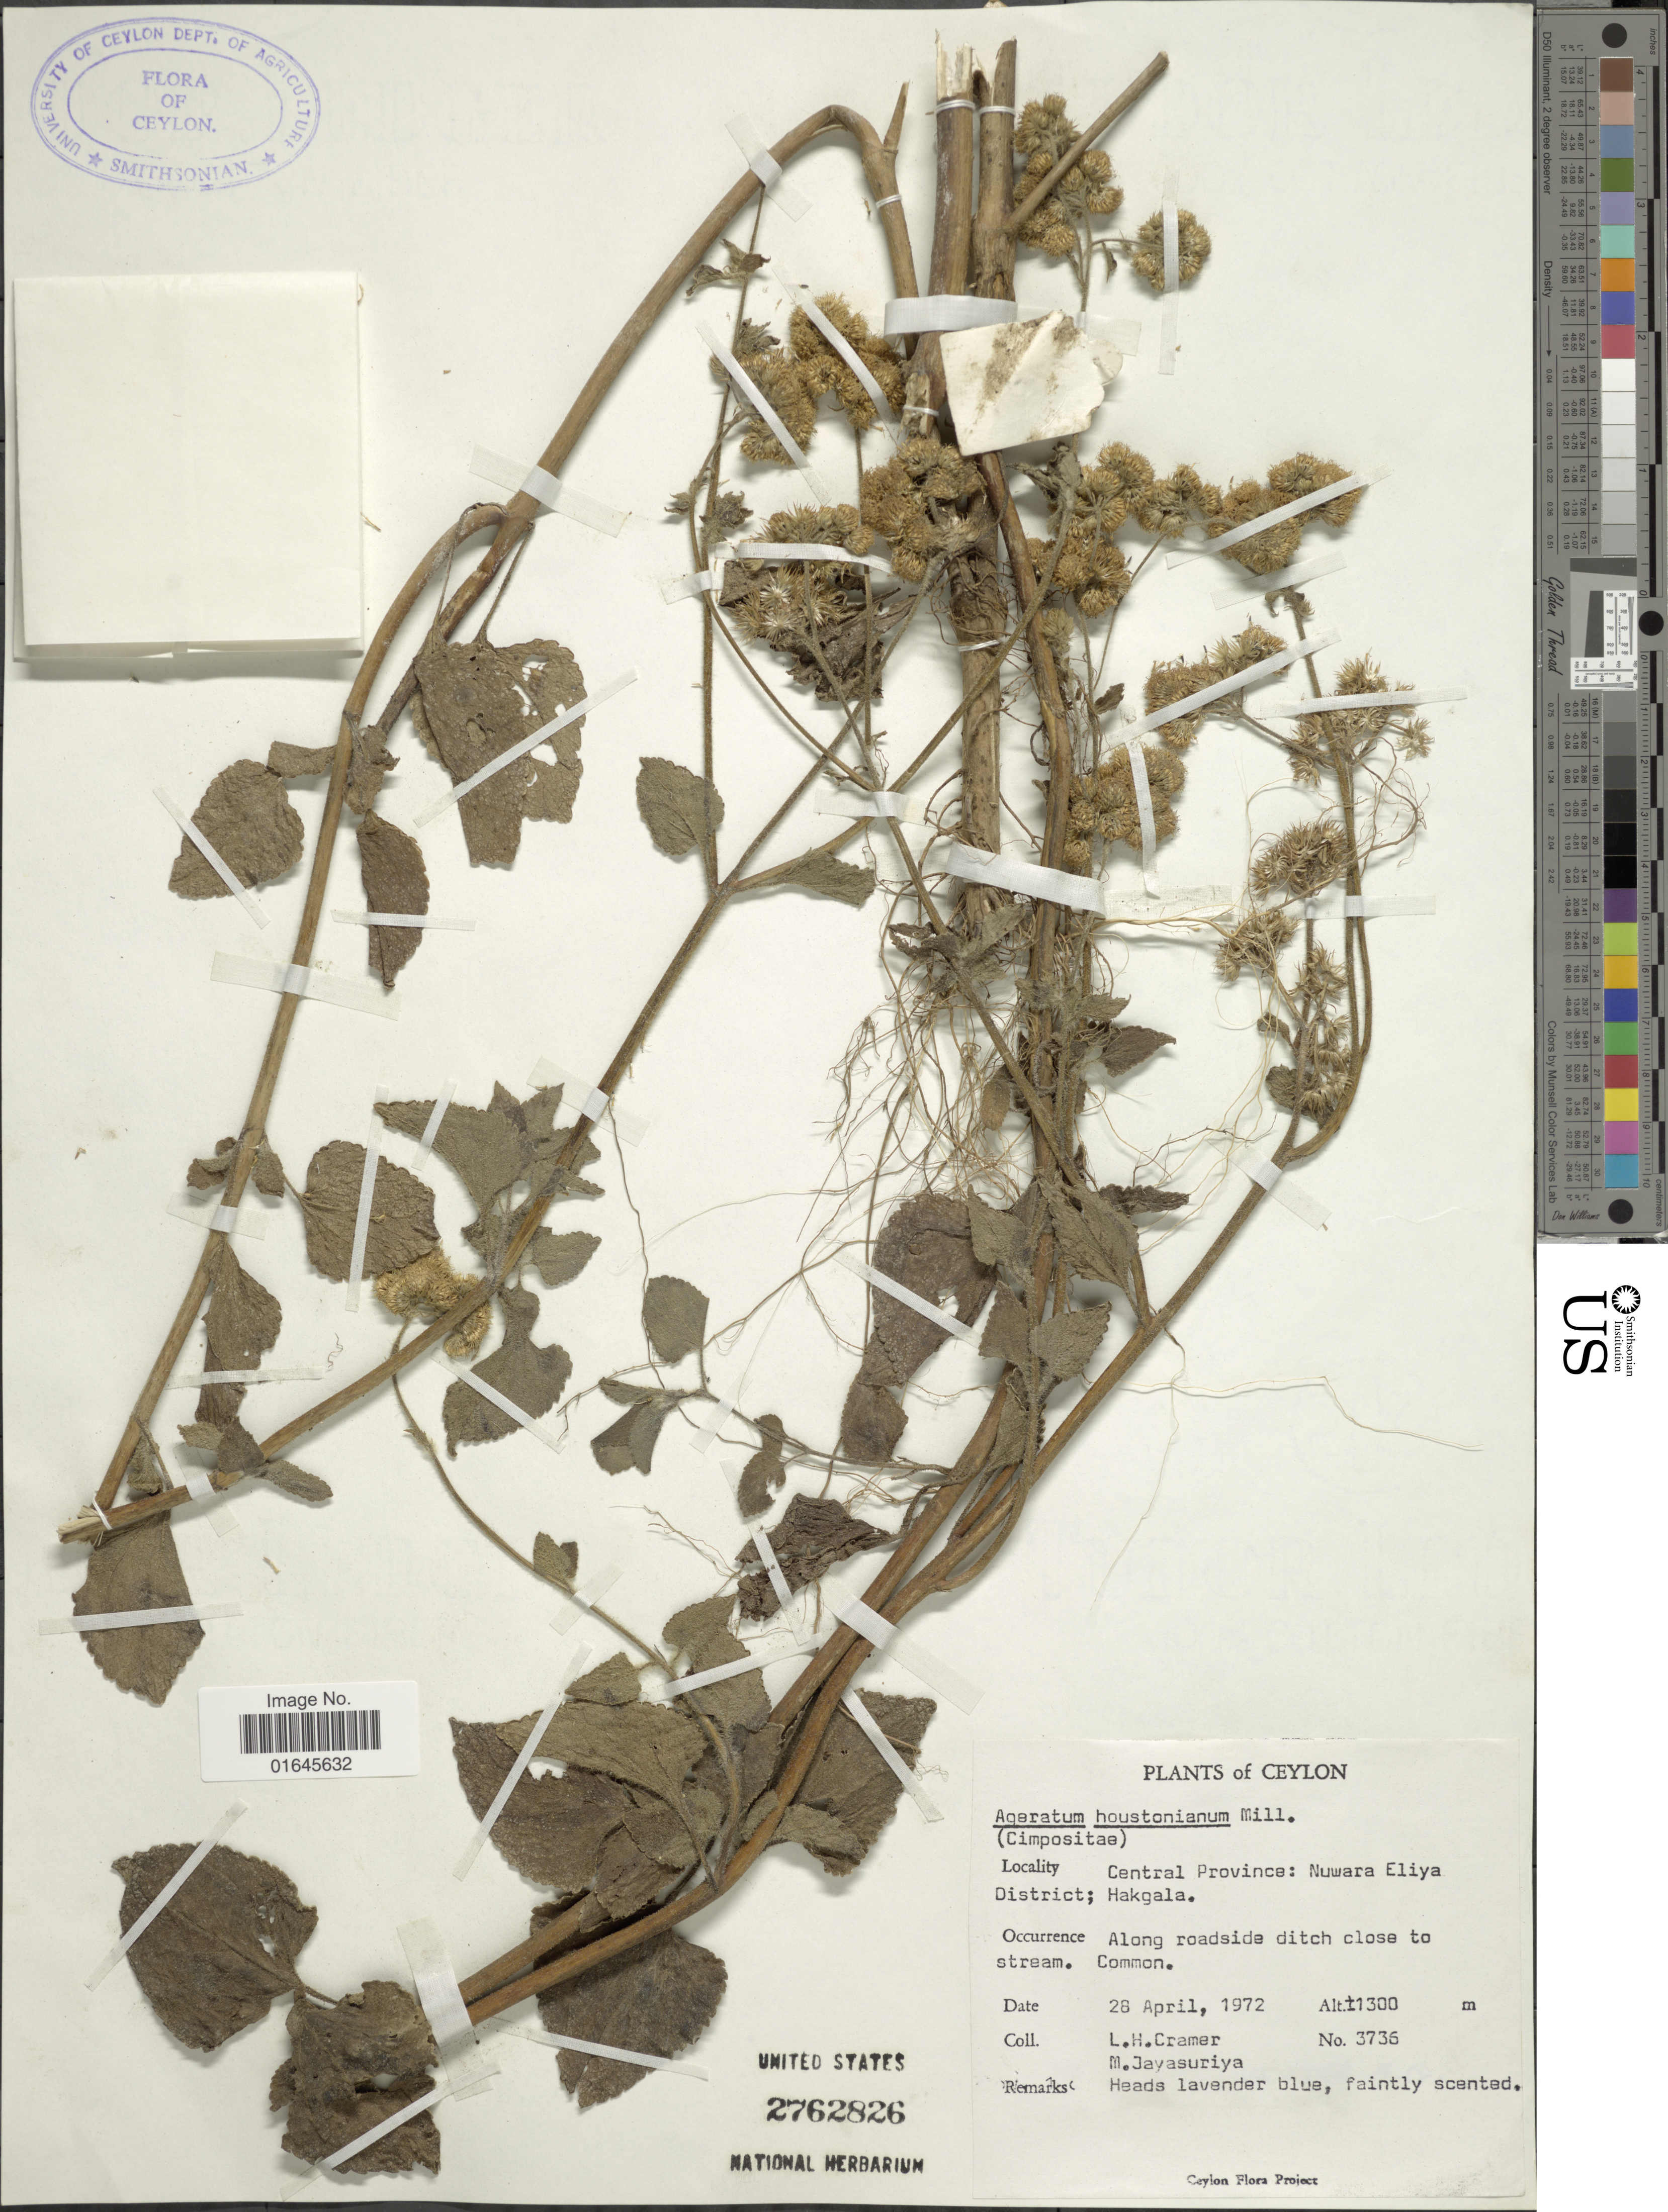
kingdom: Plantae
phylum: Tracheophyta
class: Magnoliopsida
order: Asterales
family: Asteraceae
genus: Ageratum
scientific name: Ageratum houstonianum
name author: Mill.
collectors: L. H. Cramer & M. Jayasuriya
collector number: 3736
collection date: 1972-04-28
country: Sri Lanka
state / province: Central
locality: Ceylon, Central Province; Nuwara Eliya District; Hakgala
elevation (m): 1300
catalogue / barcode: US 2762826